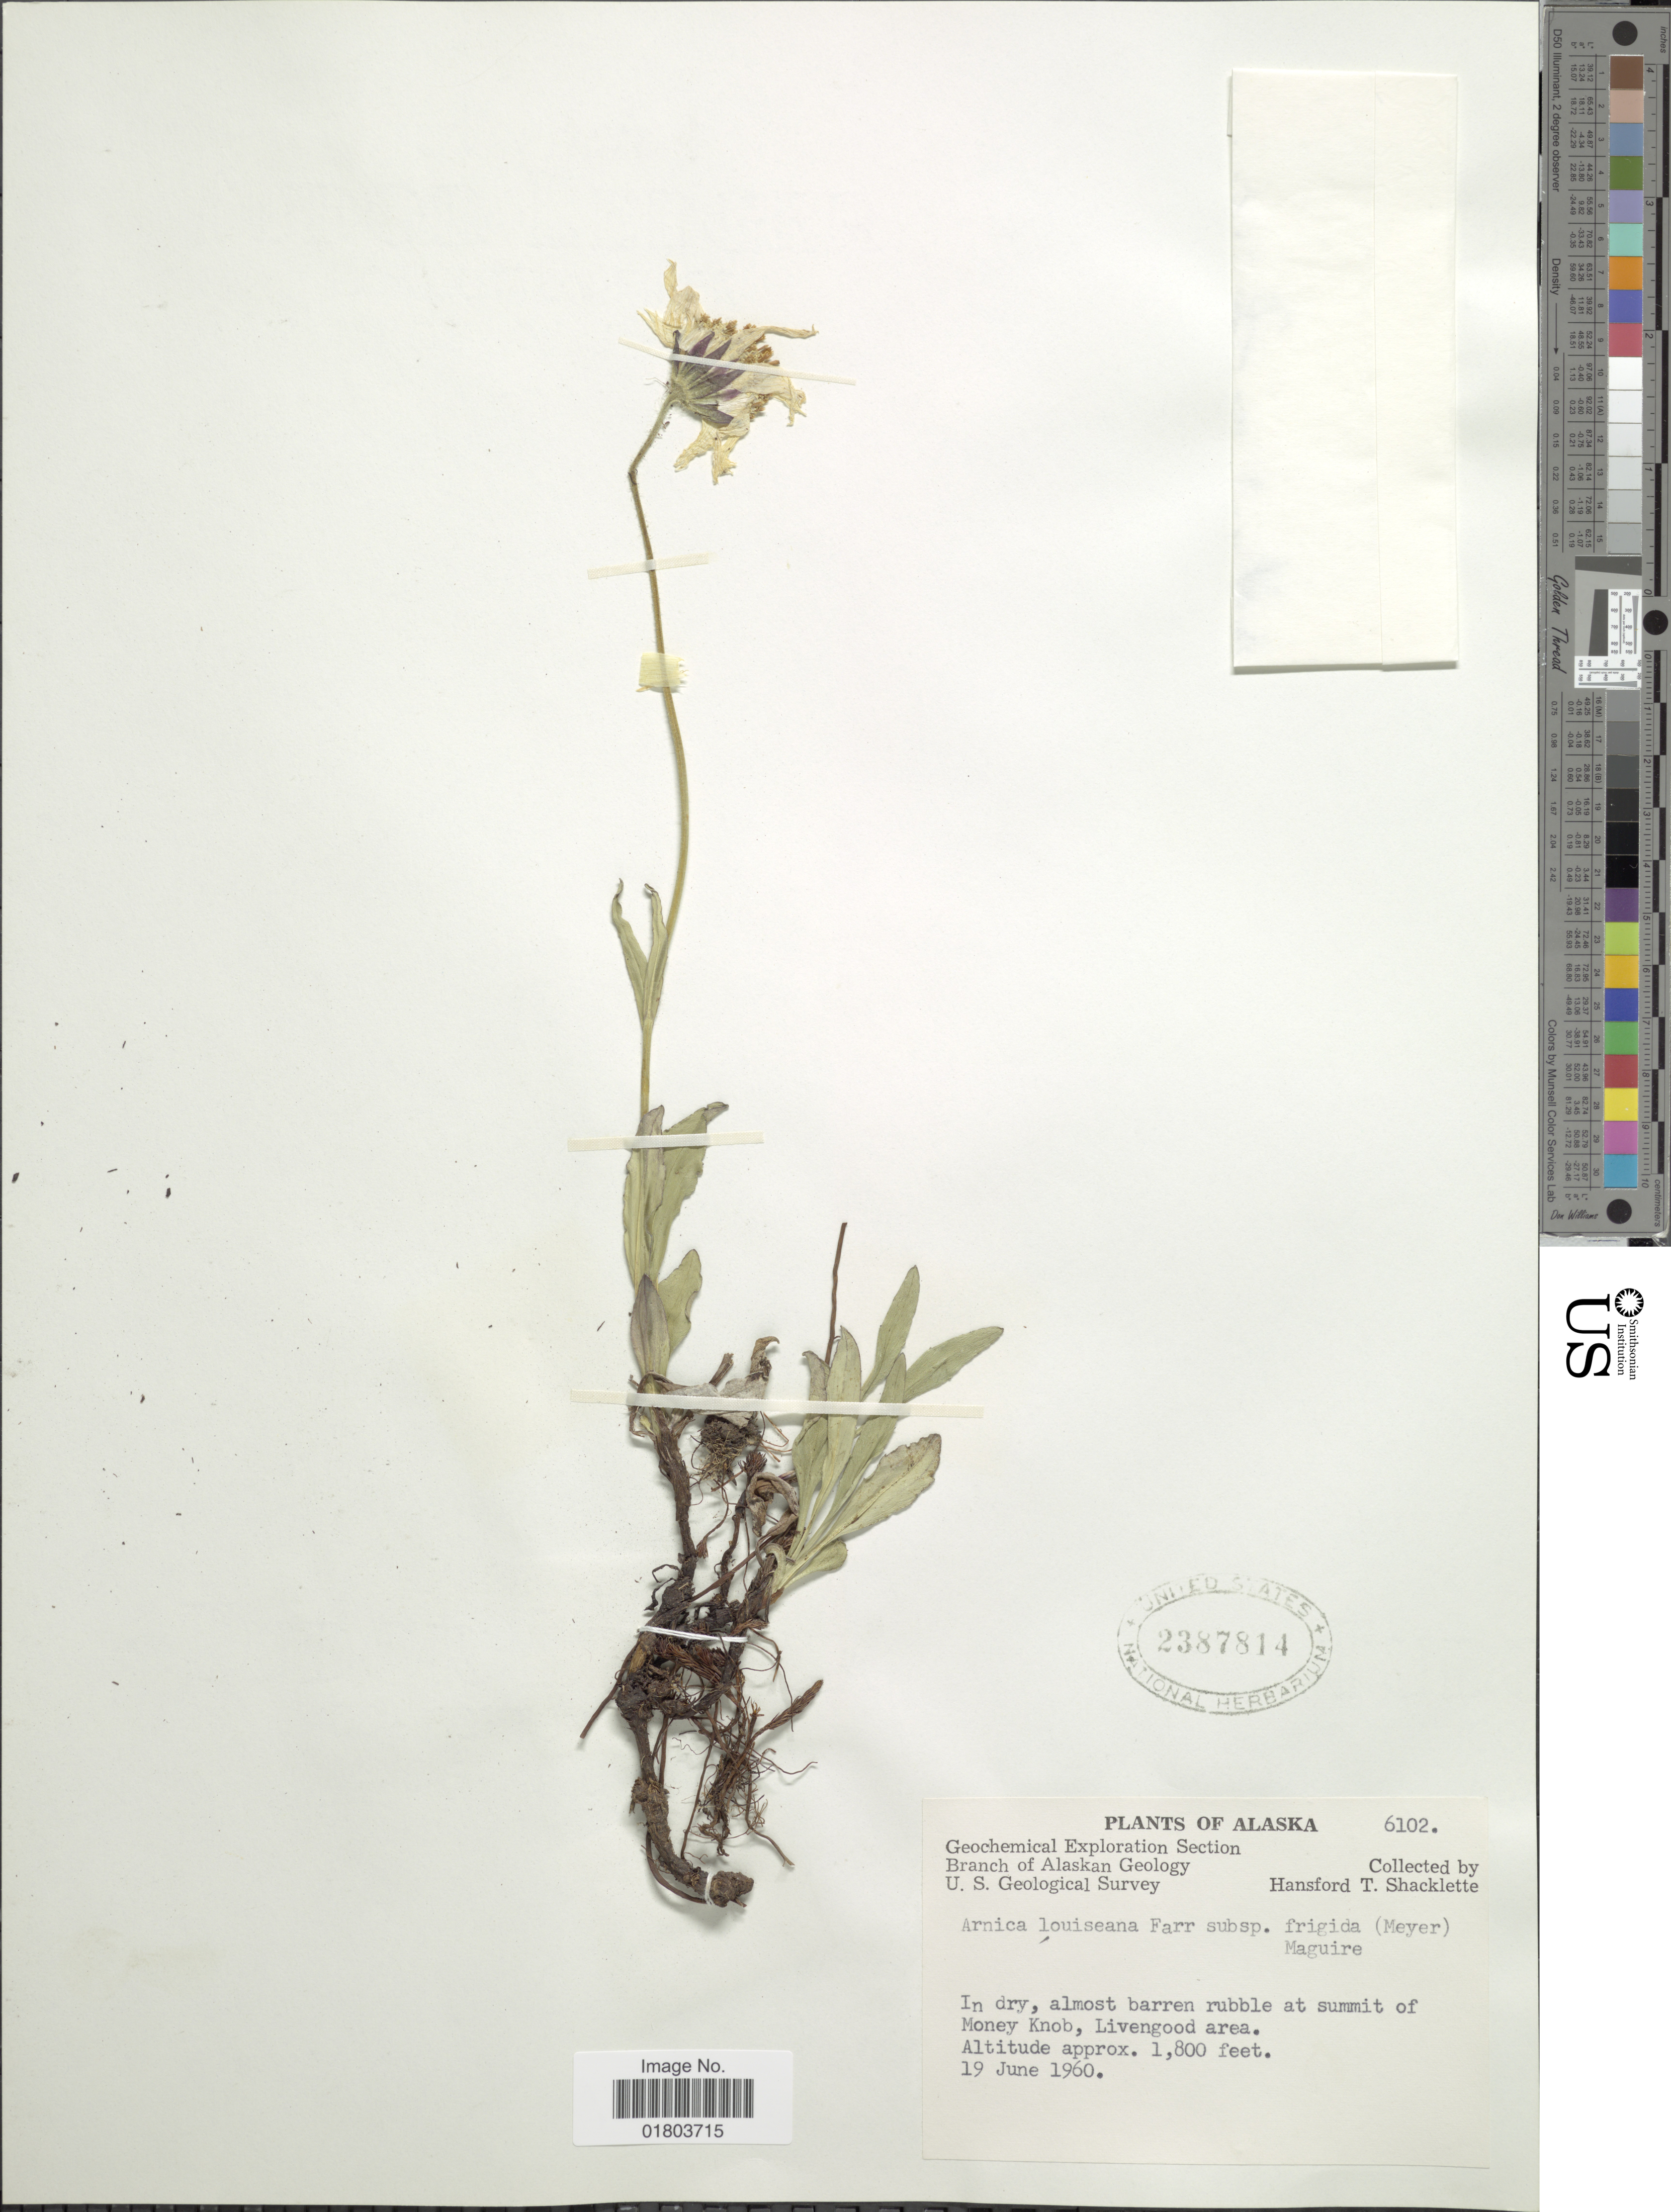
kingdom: Plantae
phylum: Tracheophyta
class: Magnoliopsida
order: Asterales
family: Asteraceae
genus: Arnica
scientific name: Arnica louiseana subsp. frigida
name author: (C.A. Mey. ex Iljin) Maguire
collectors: H. Shacklette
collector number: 6102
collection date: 1960-06-19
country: United States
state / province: Alaska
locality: In dry, almost barrem rubble at summit of Money Know, Livengood area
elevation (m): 549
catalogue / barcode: US 2387814